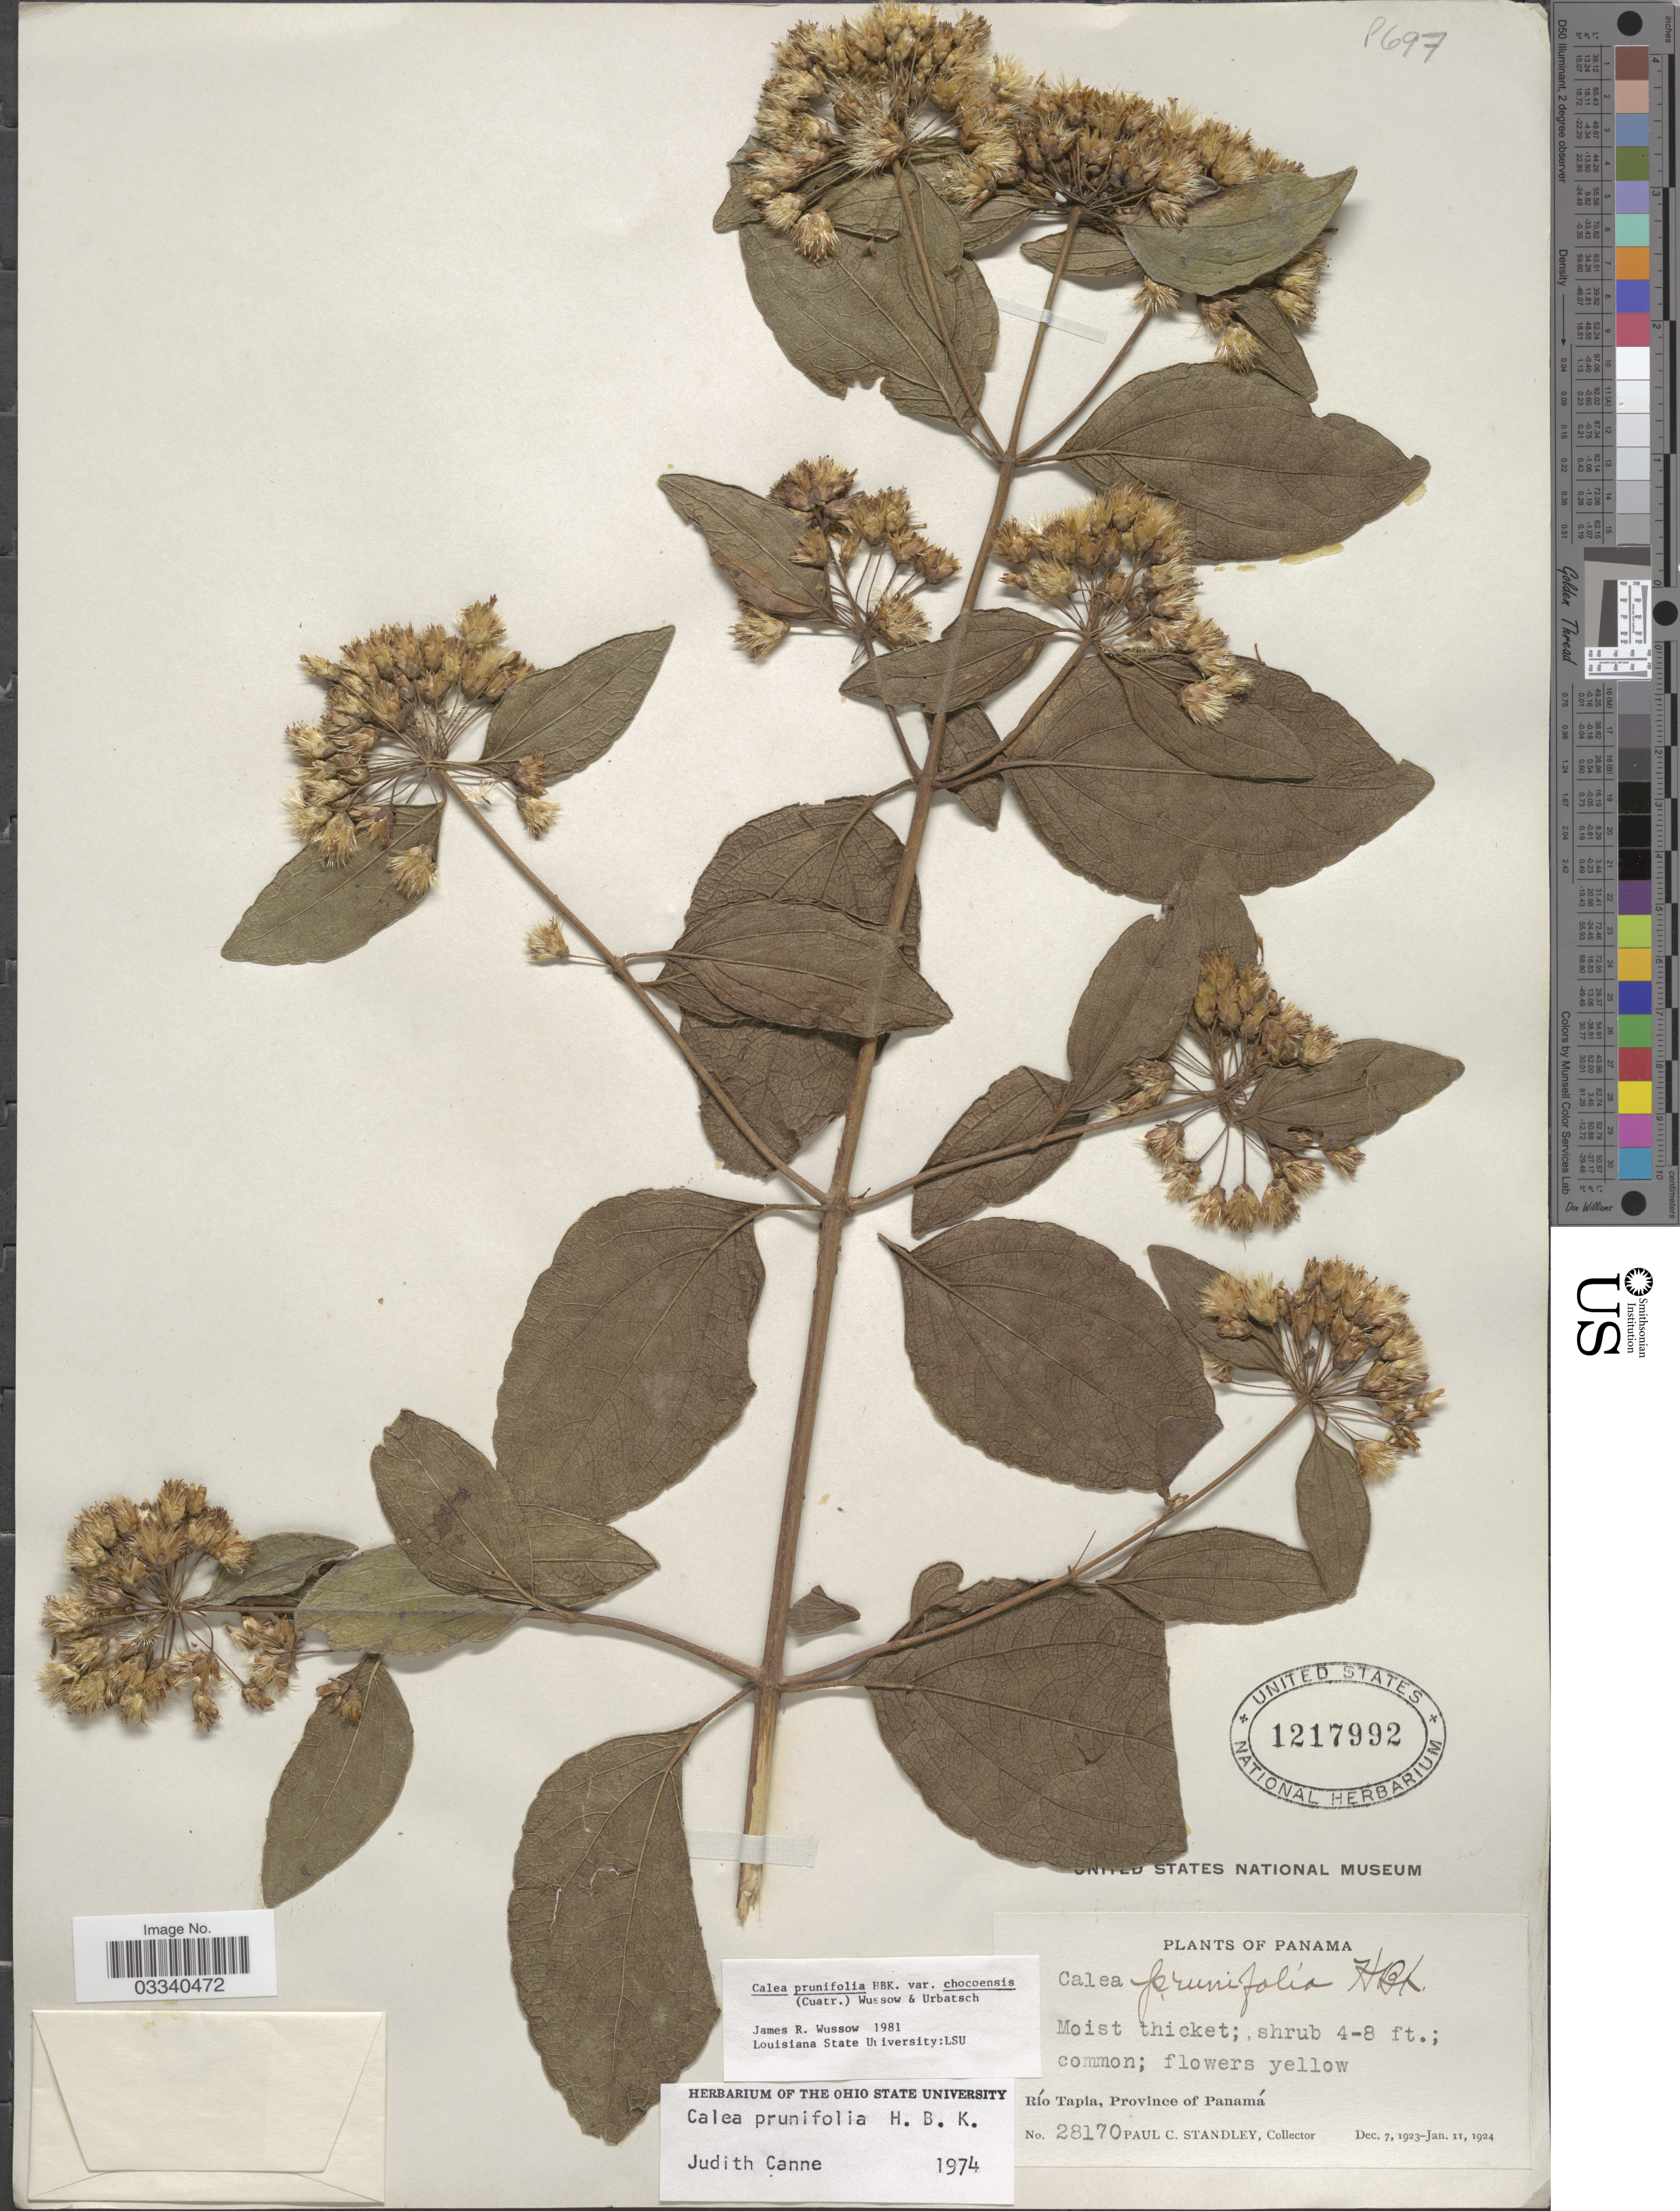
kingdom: Plantae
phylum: Tracheophyta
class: Magnoliopsida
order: Asterales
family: Asteraceae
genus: Calea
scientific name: Calea prunifolia var. chocoensis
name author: Kunth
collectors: P. C. Standley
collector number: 28170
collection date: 1923-12-07/1924-01-11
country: Panama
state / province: Panamá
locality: Río Tapia.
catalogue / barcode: US 1217992